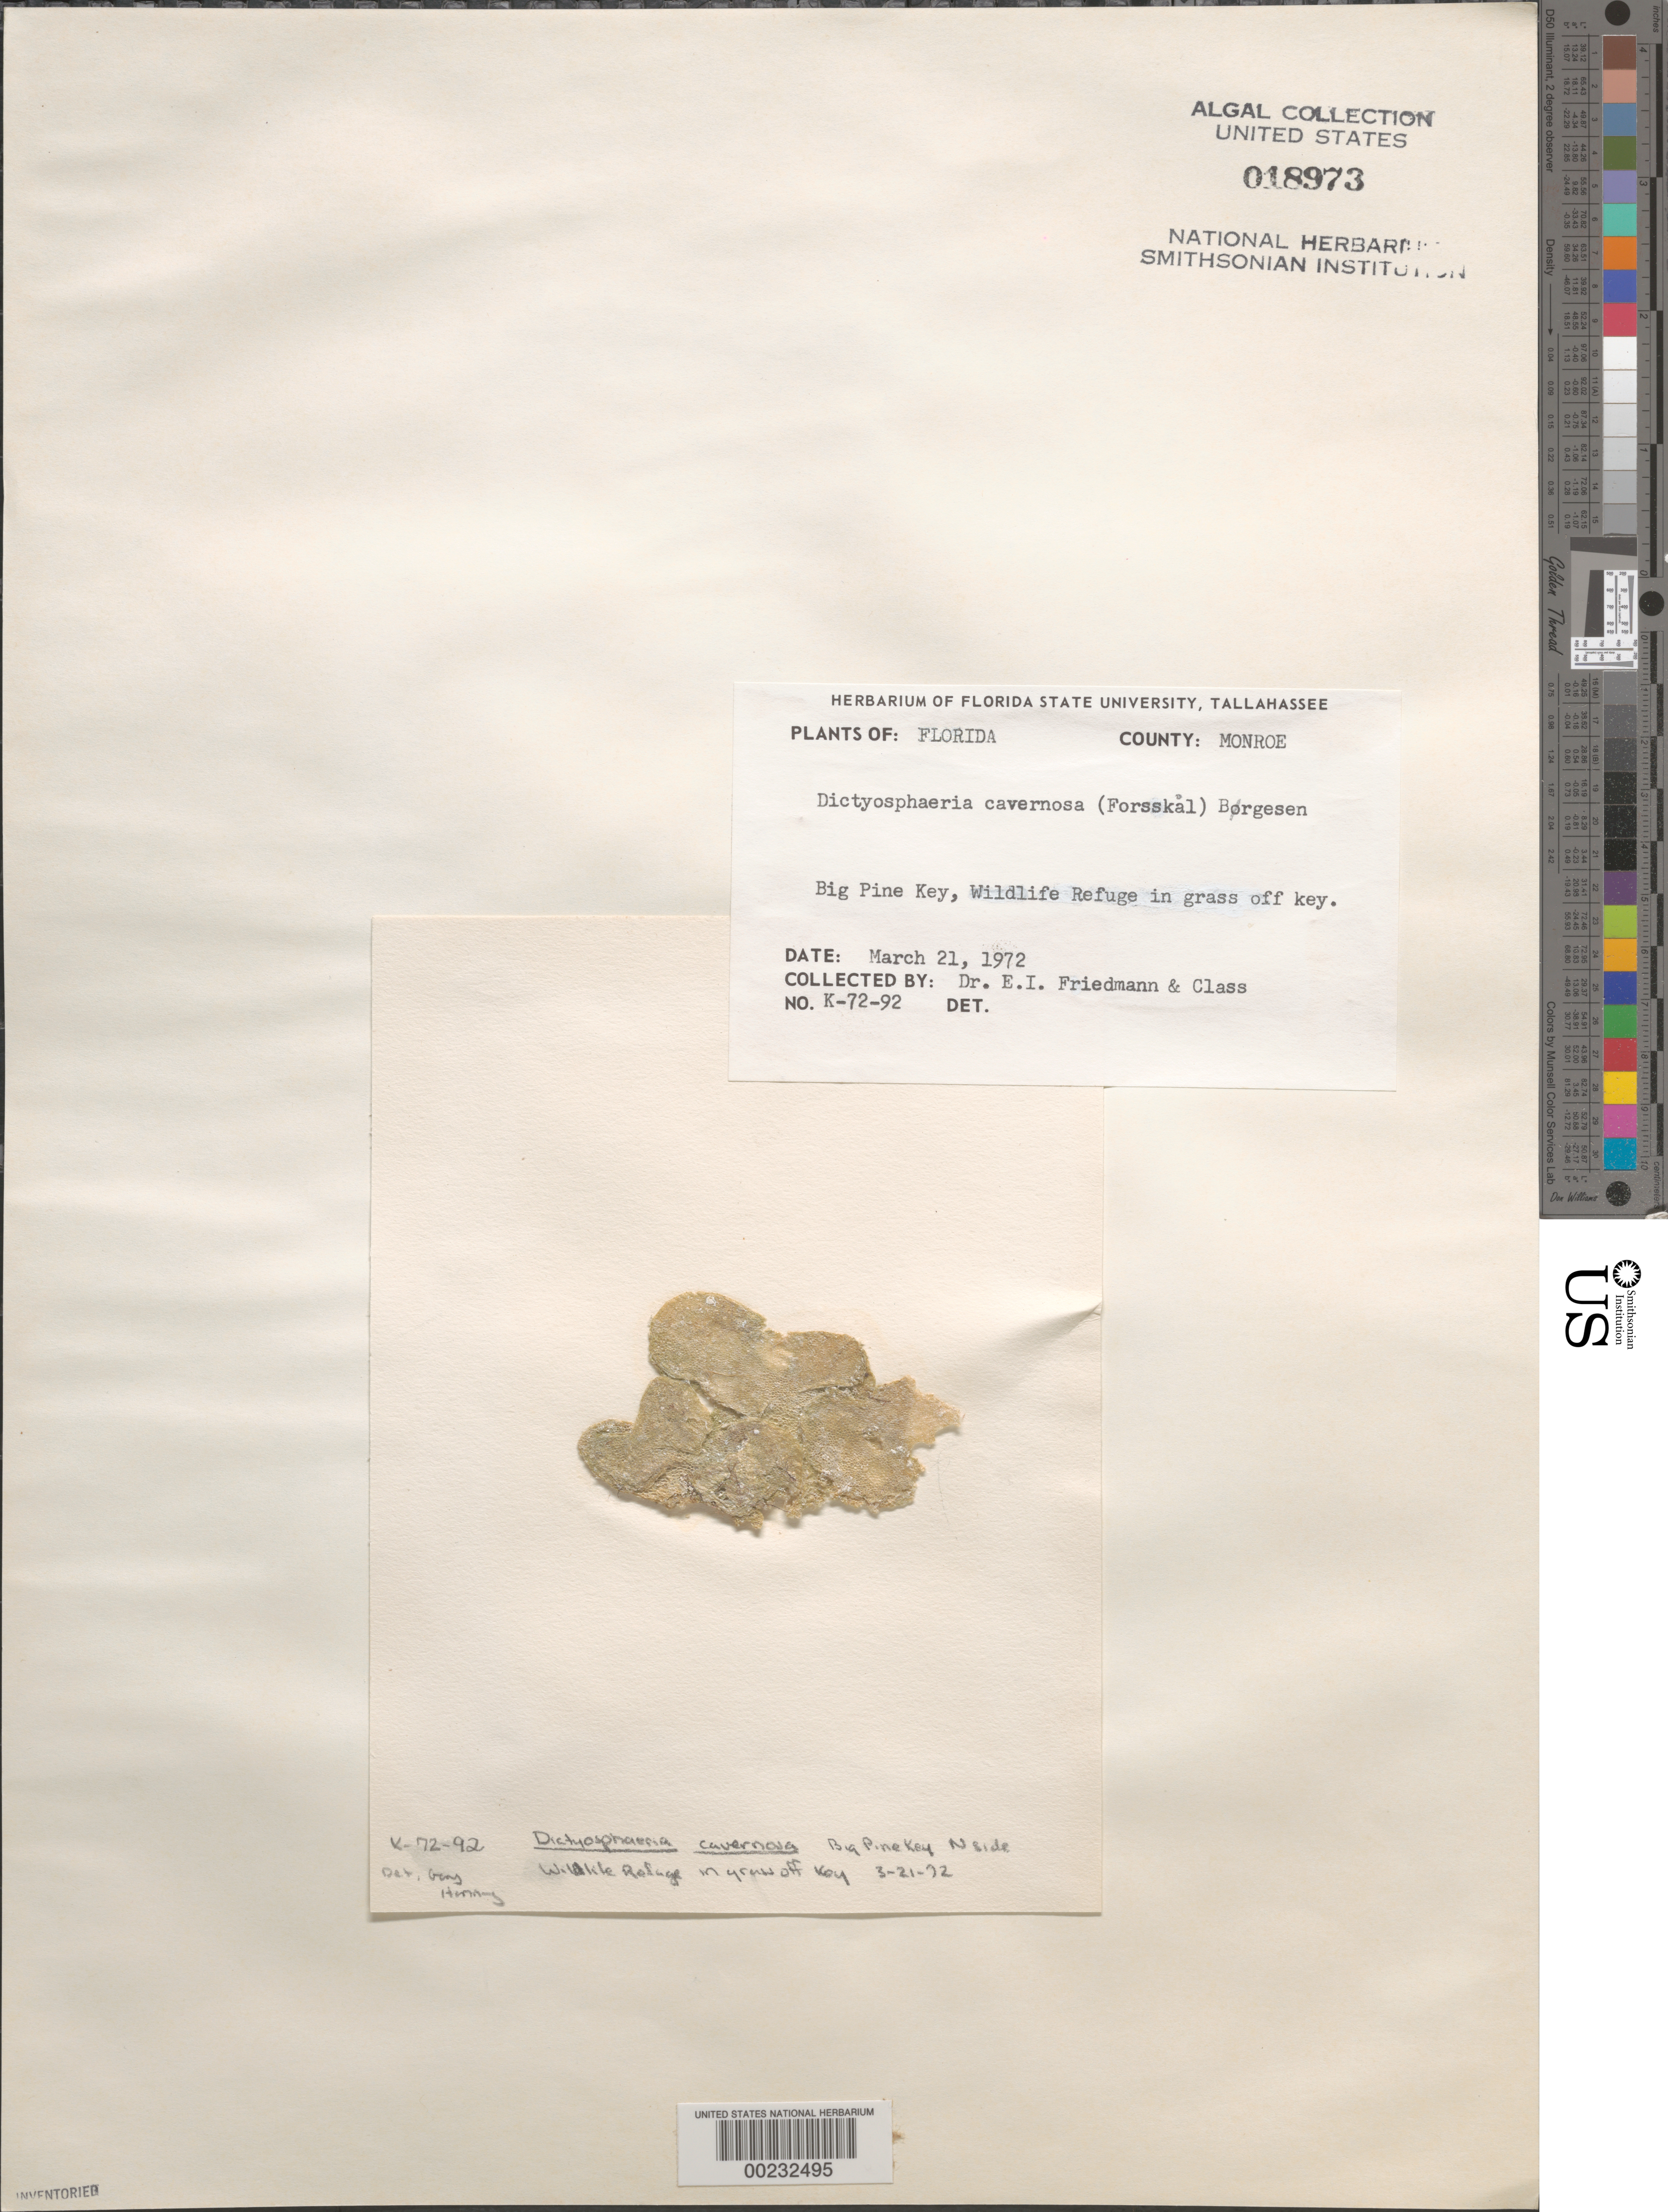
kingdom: Plantae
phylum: Chlorophyta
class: Ulvophyceae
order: Siphonocladales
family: Siphonocladaceae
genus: Dictyosphaeria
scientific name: Dictyosphaeria cavernosa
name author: (Forssk.) Børgesen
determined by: Hanning, G.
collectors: E. Friedmann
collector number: K-72-92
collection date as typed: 21 Mar 1972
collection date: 1972-03-21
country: United States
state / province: Florida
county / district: Monroe County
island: Big Pine Key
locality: Big Pine Key Wildlife Refuge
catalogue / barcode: US 18973